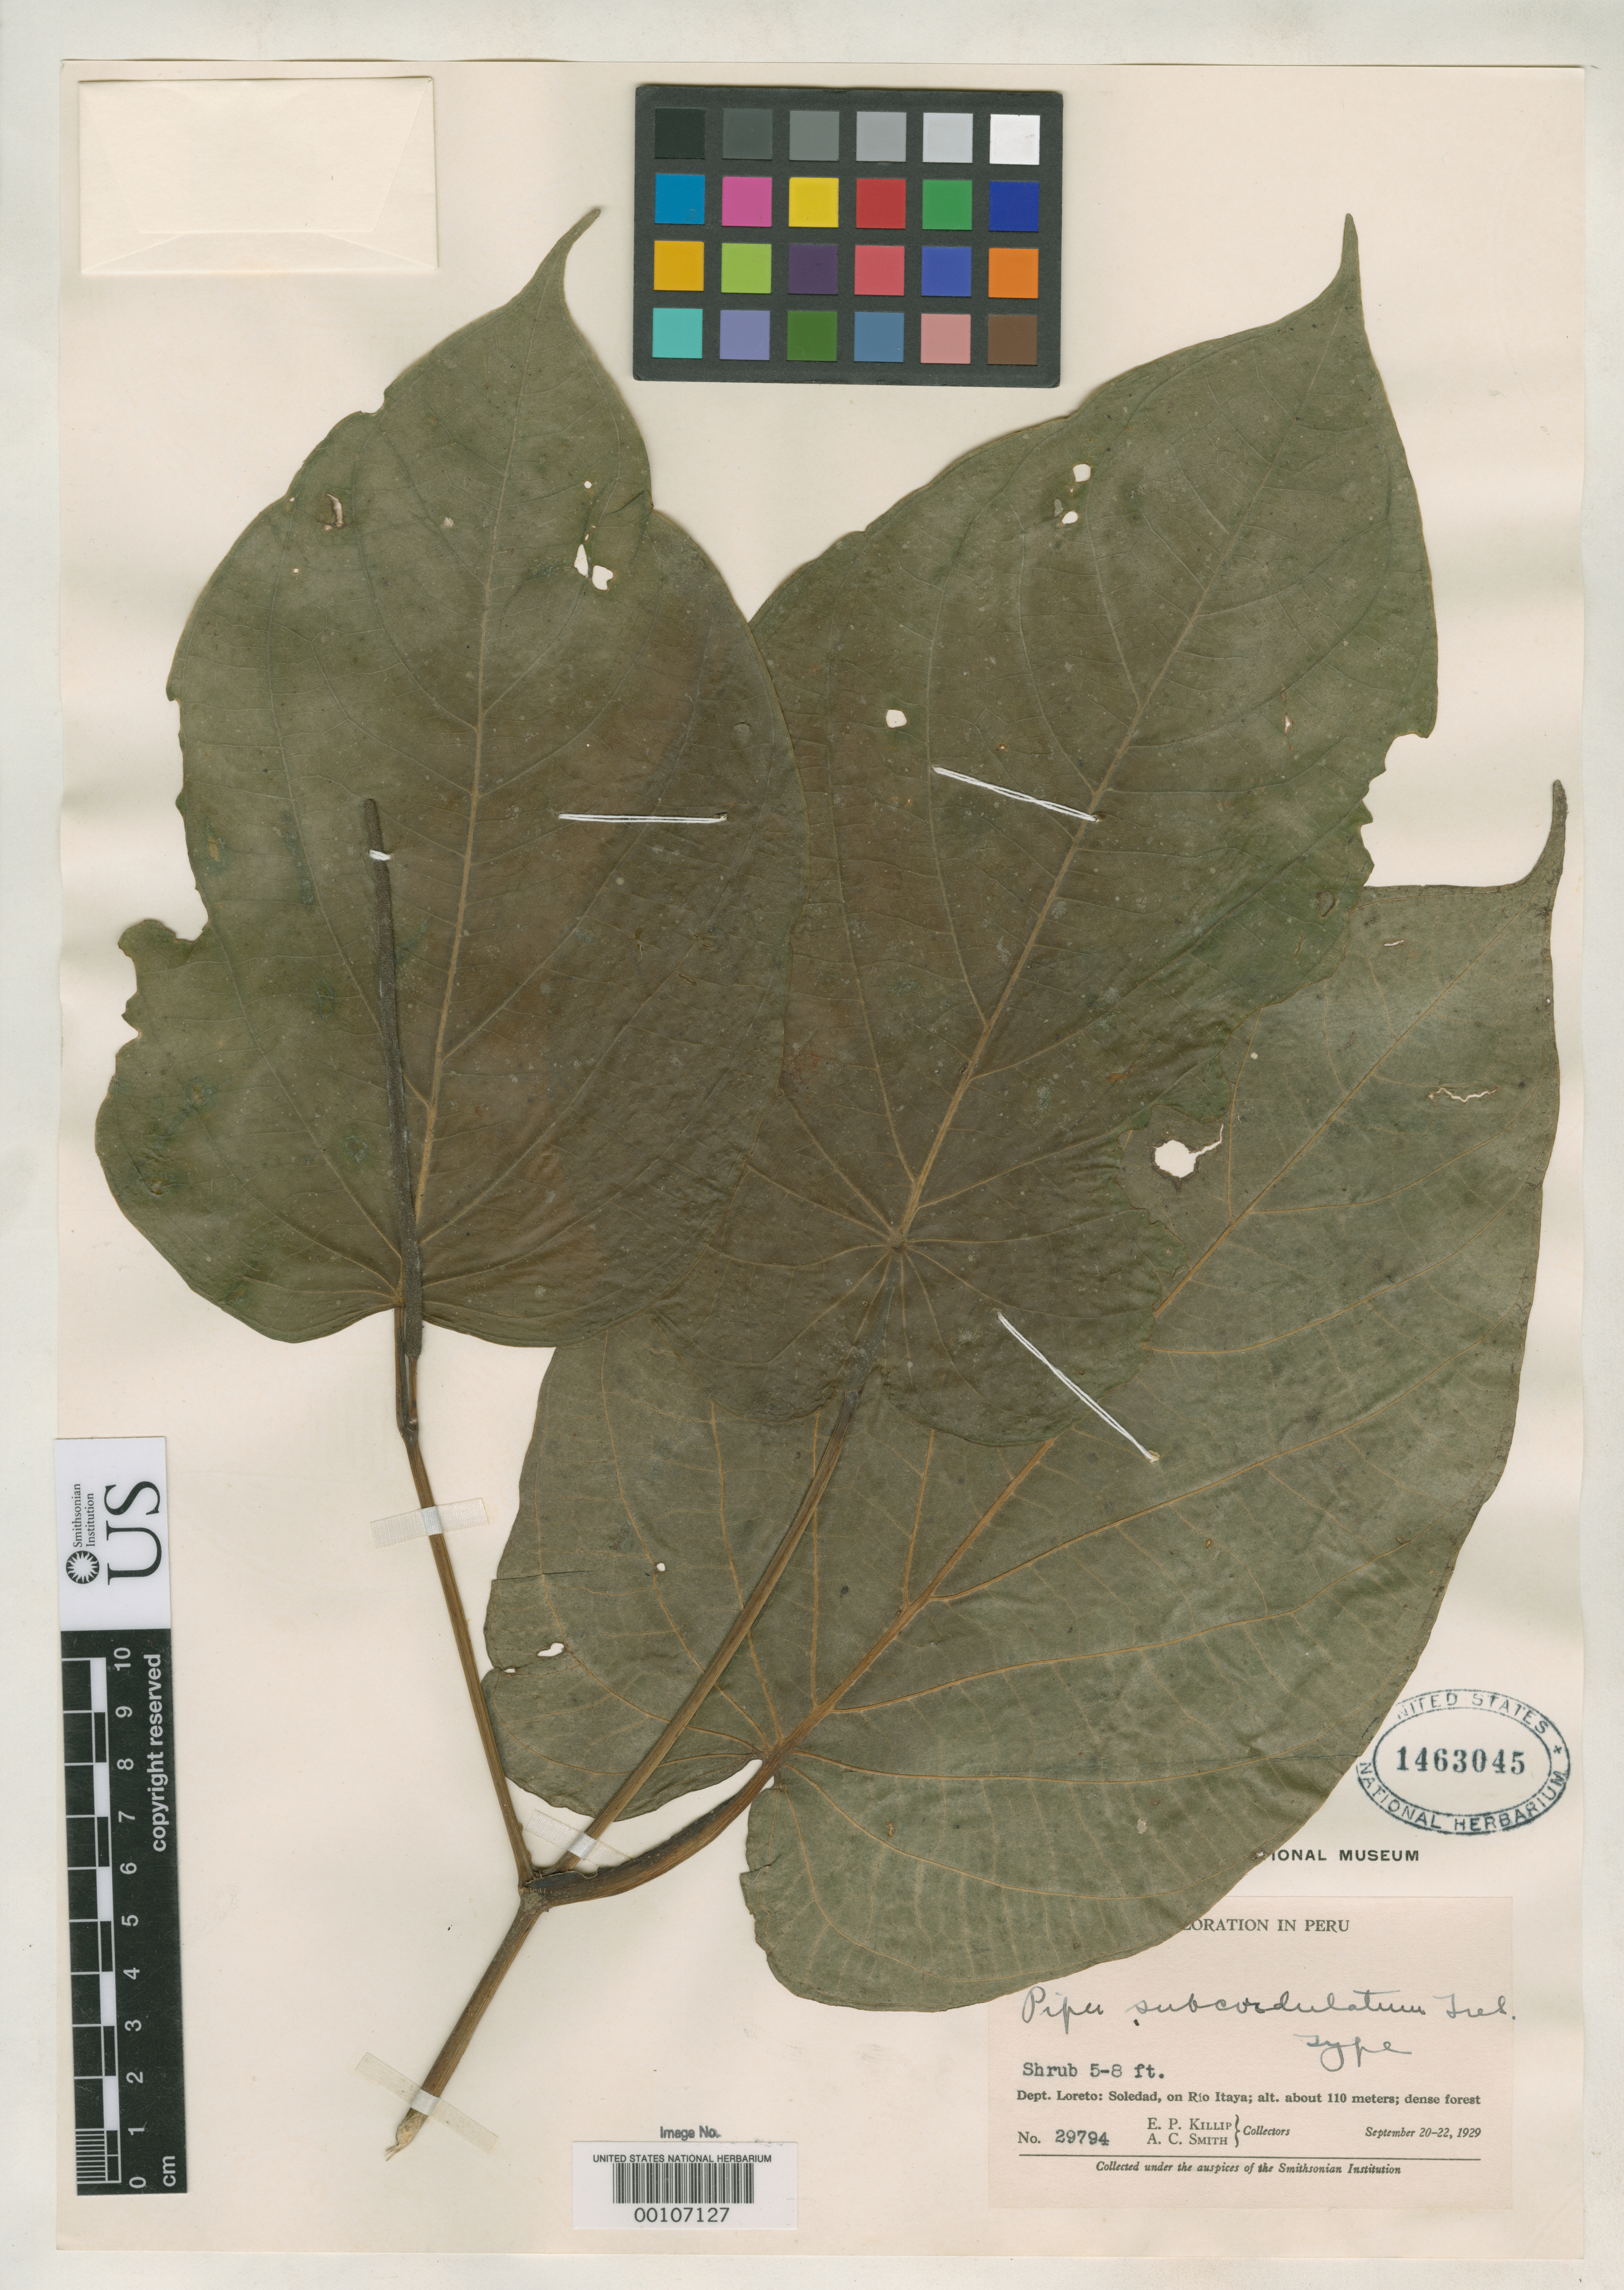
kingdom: Plantae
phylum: Tracheophyta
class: Magnoliopsida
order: Piperales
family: Piperaceae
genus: Piper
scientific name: Piper subcordulatum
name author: Trel. in J.F. Macbr.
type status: Holotype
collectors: E. P. Killip & A. C. Smith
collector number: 29794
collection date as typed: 20 Sep 1929 to 22 Sep 1929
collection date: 1929-09-20/1929-09-22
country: Peru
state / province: Loreto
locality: Soledad, Rio Itaya.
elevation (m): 110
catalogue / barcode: US 1463045